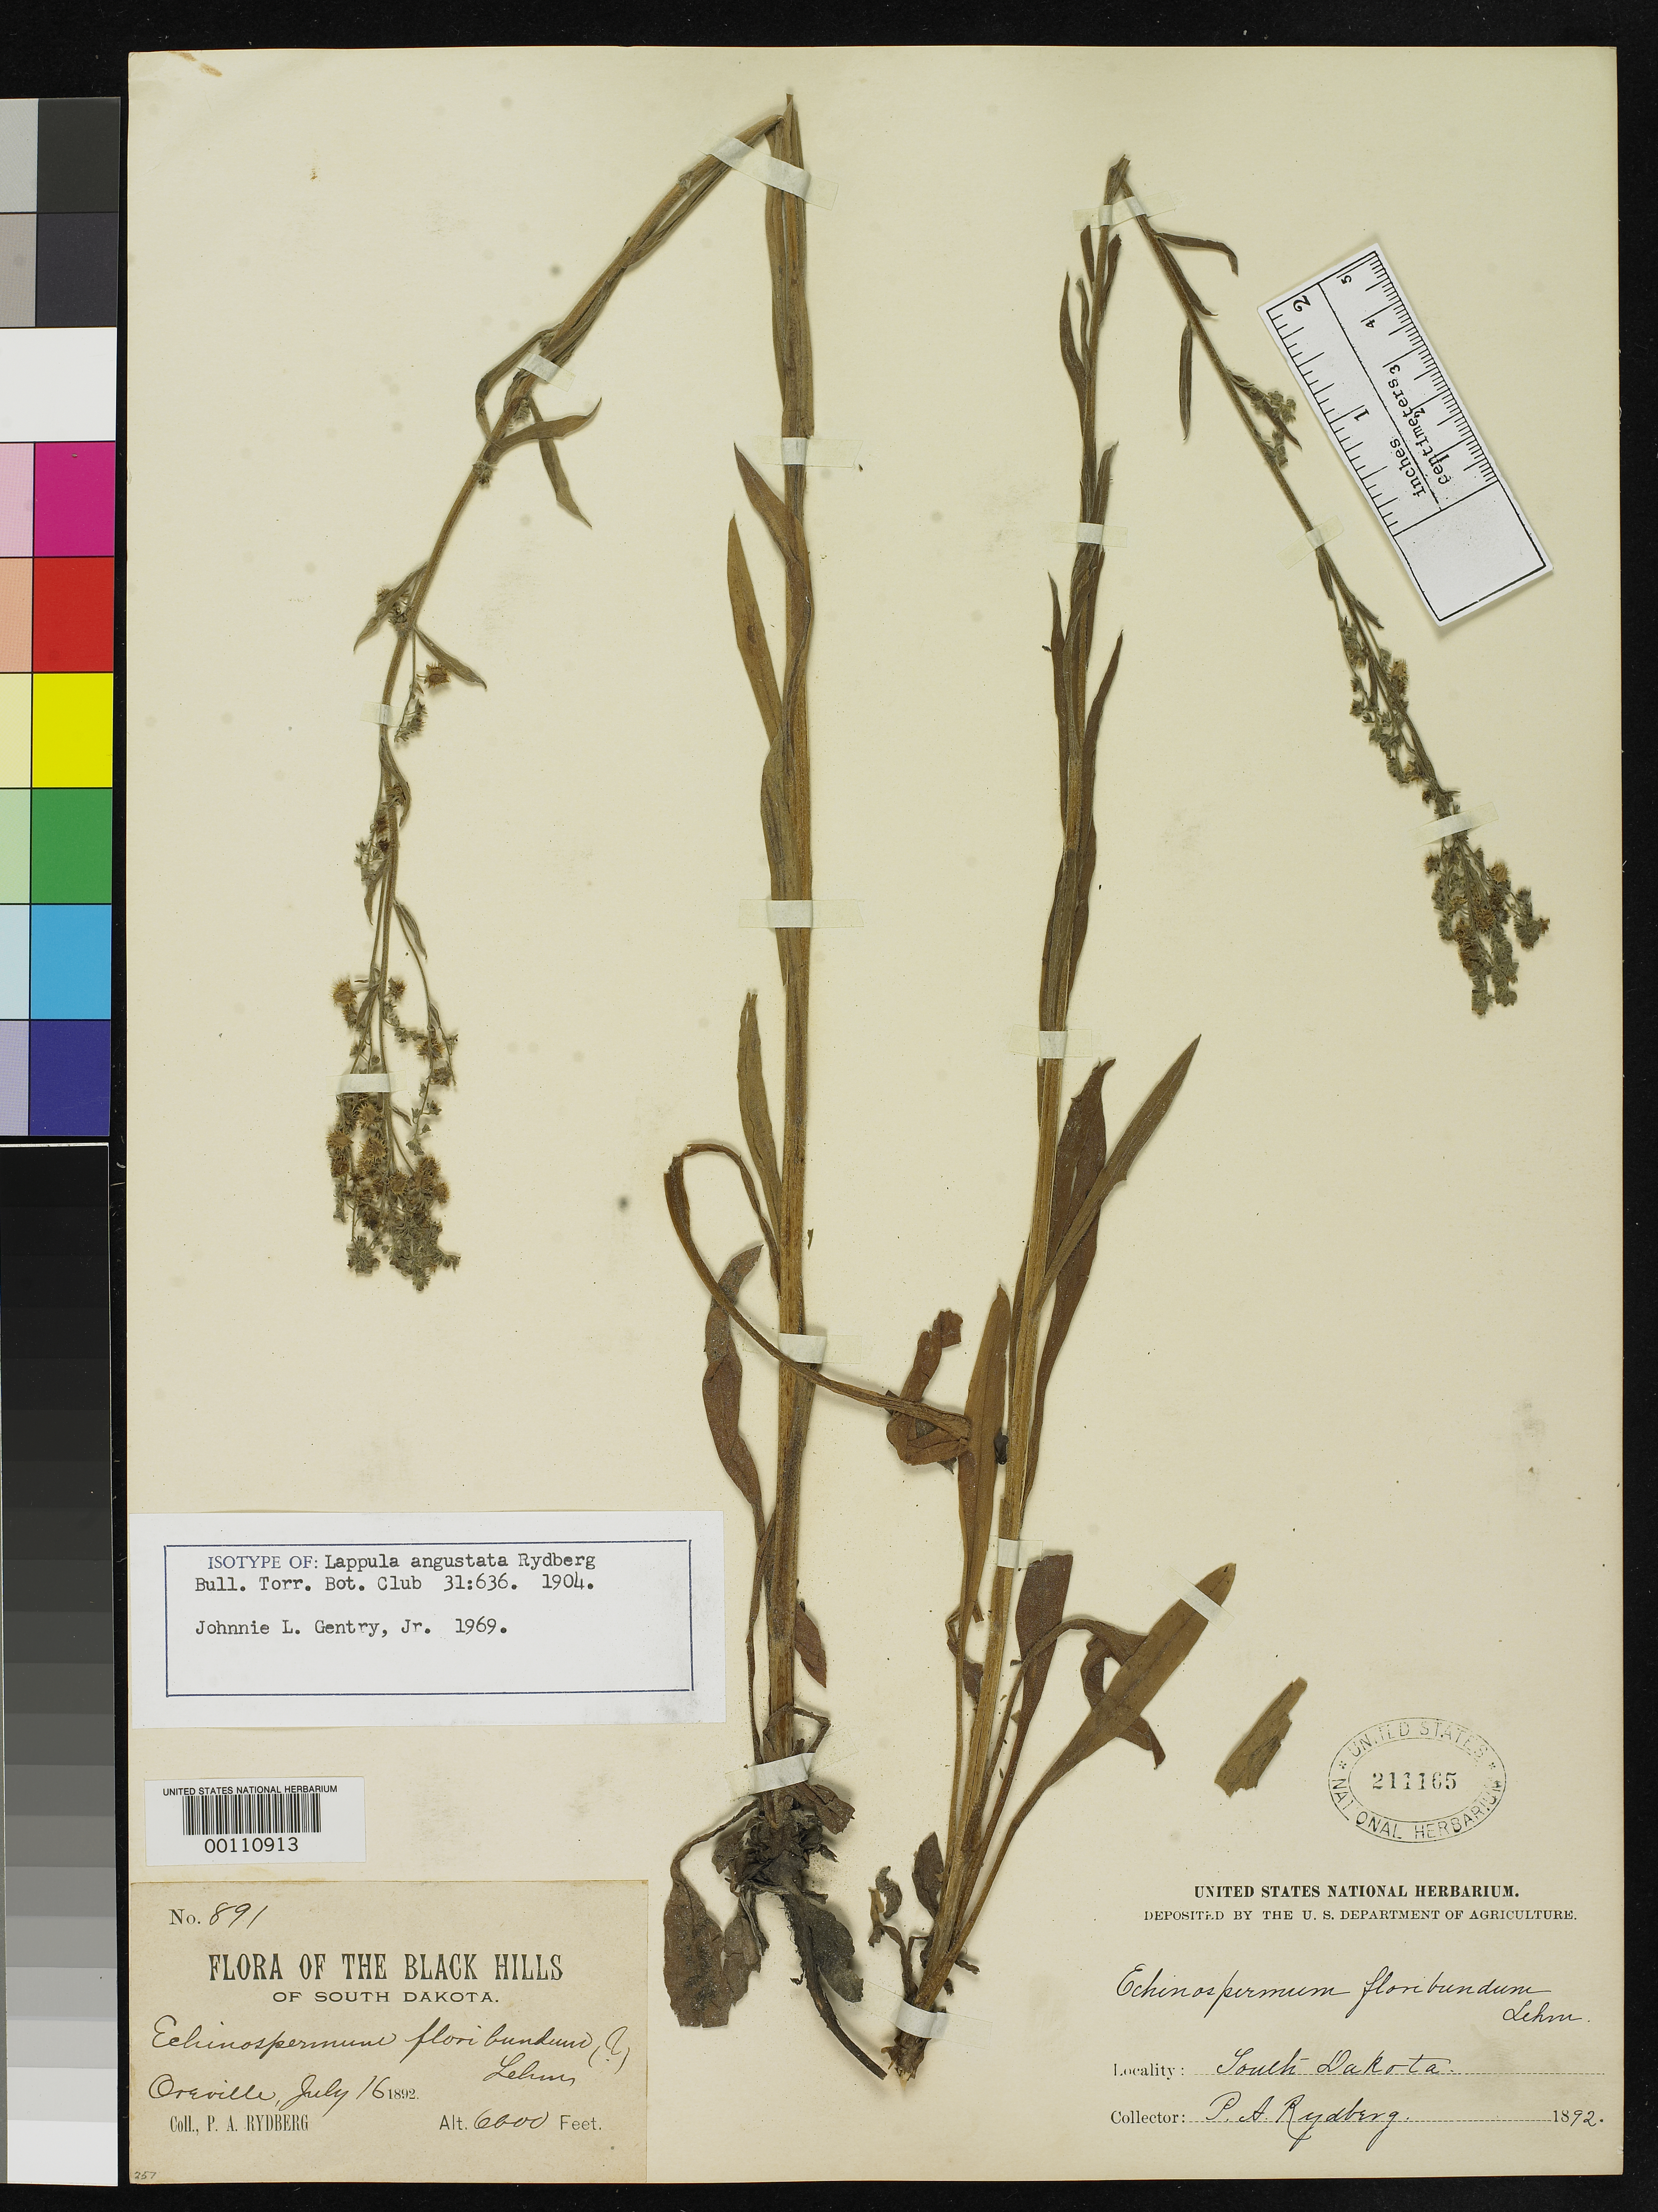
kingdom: Plantae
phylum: Tracheophyta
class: Magnoliopsida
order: Boraginales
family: Boraginaceae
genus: Lappula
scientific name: Lappula angustata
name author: Rydb.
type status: Isotype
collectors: P. A. Rydberg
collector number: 891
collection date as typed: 16 Jul 1892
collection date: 1892-07-16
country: United States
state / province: South Dakota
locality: Black Hills, Oreville.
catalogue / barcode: US 211165